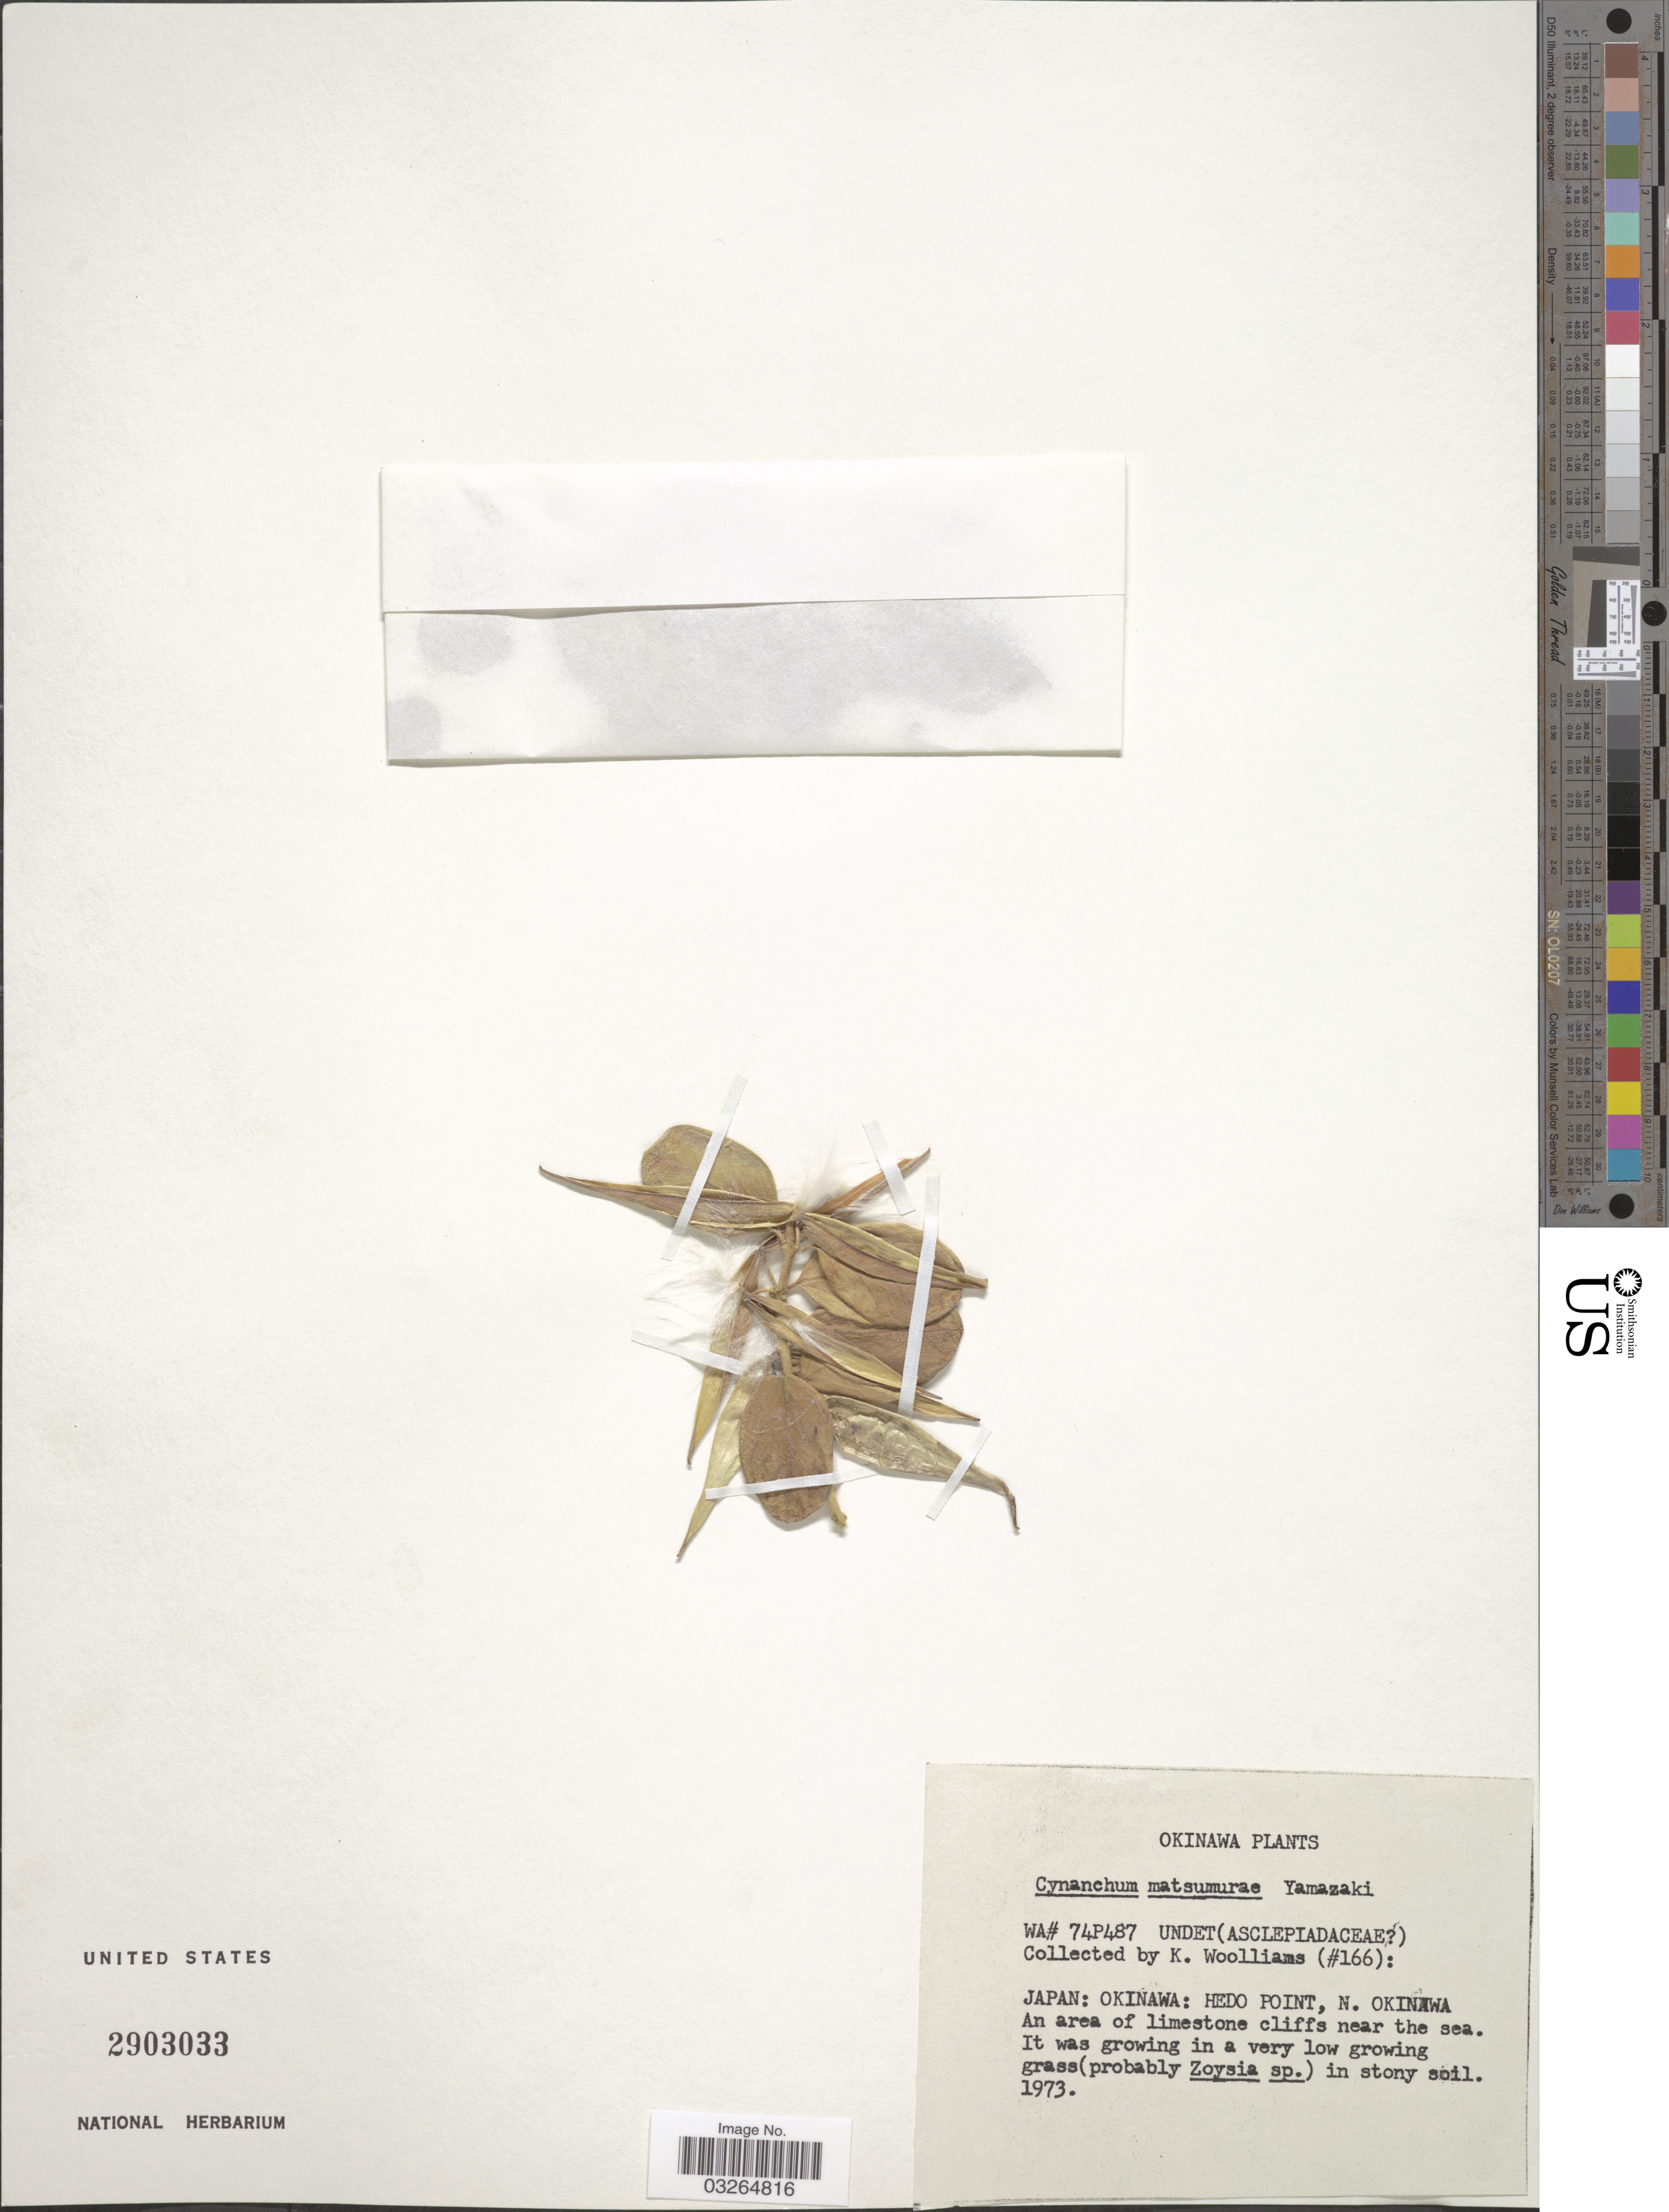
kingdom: Plantae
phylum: Tracheophyta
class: Magnoliopsida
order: Gentianales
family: Apocynaceae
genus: Cynanchum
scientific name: Cynanchum matsumurae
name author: T. Yamaz.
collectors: K. Woolliams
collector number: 166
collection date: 1973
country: Japan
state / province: Okinawa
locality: Hedo Point, N. Okinawa.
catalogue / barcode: US 2903033